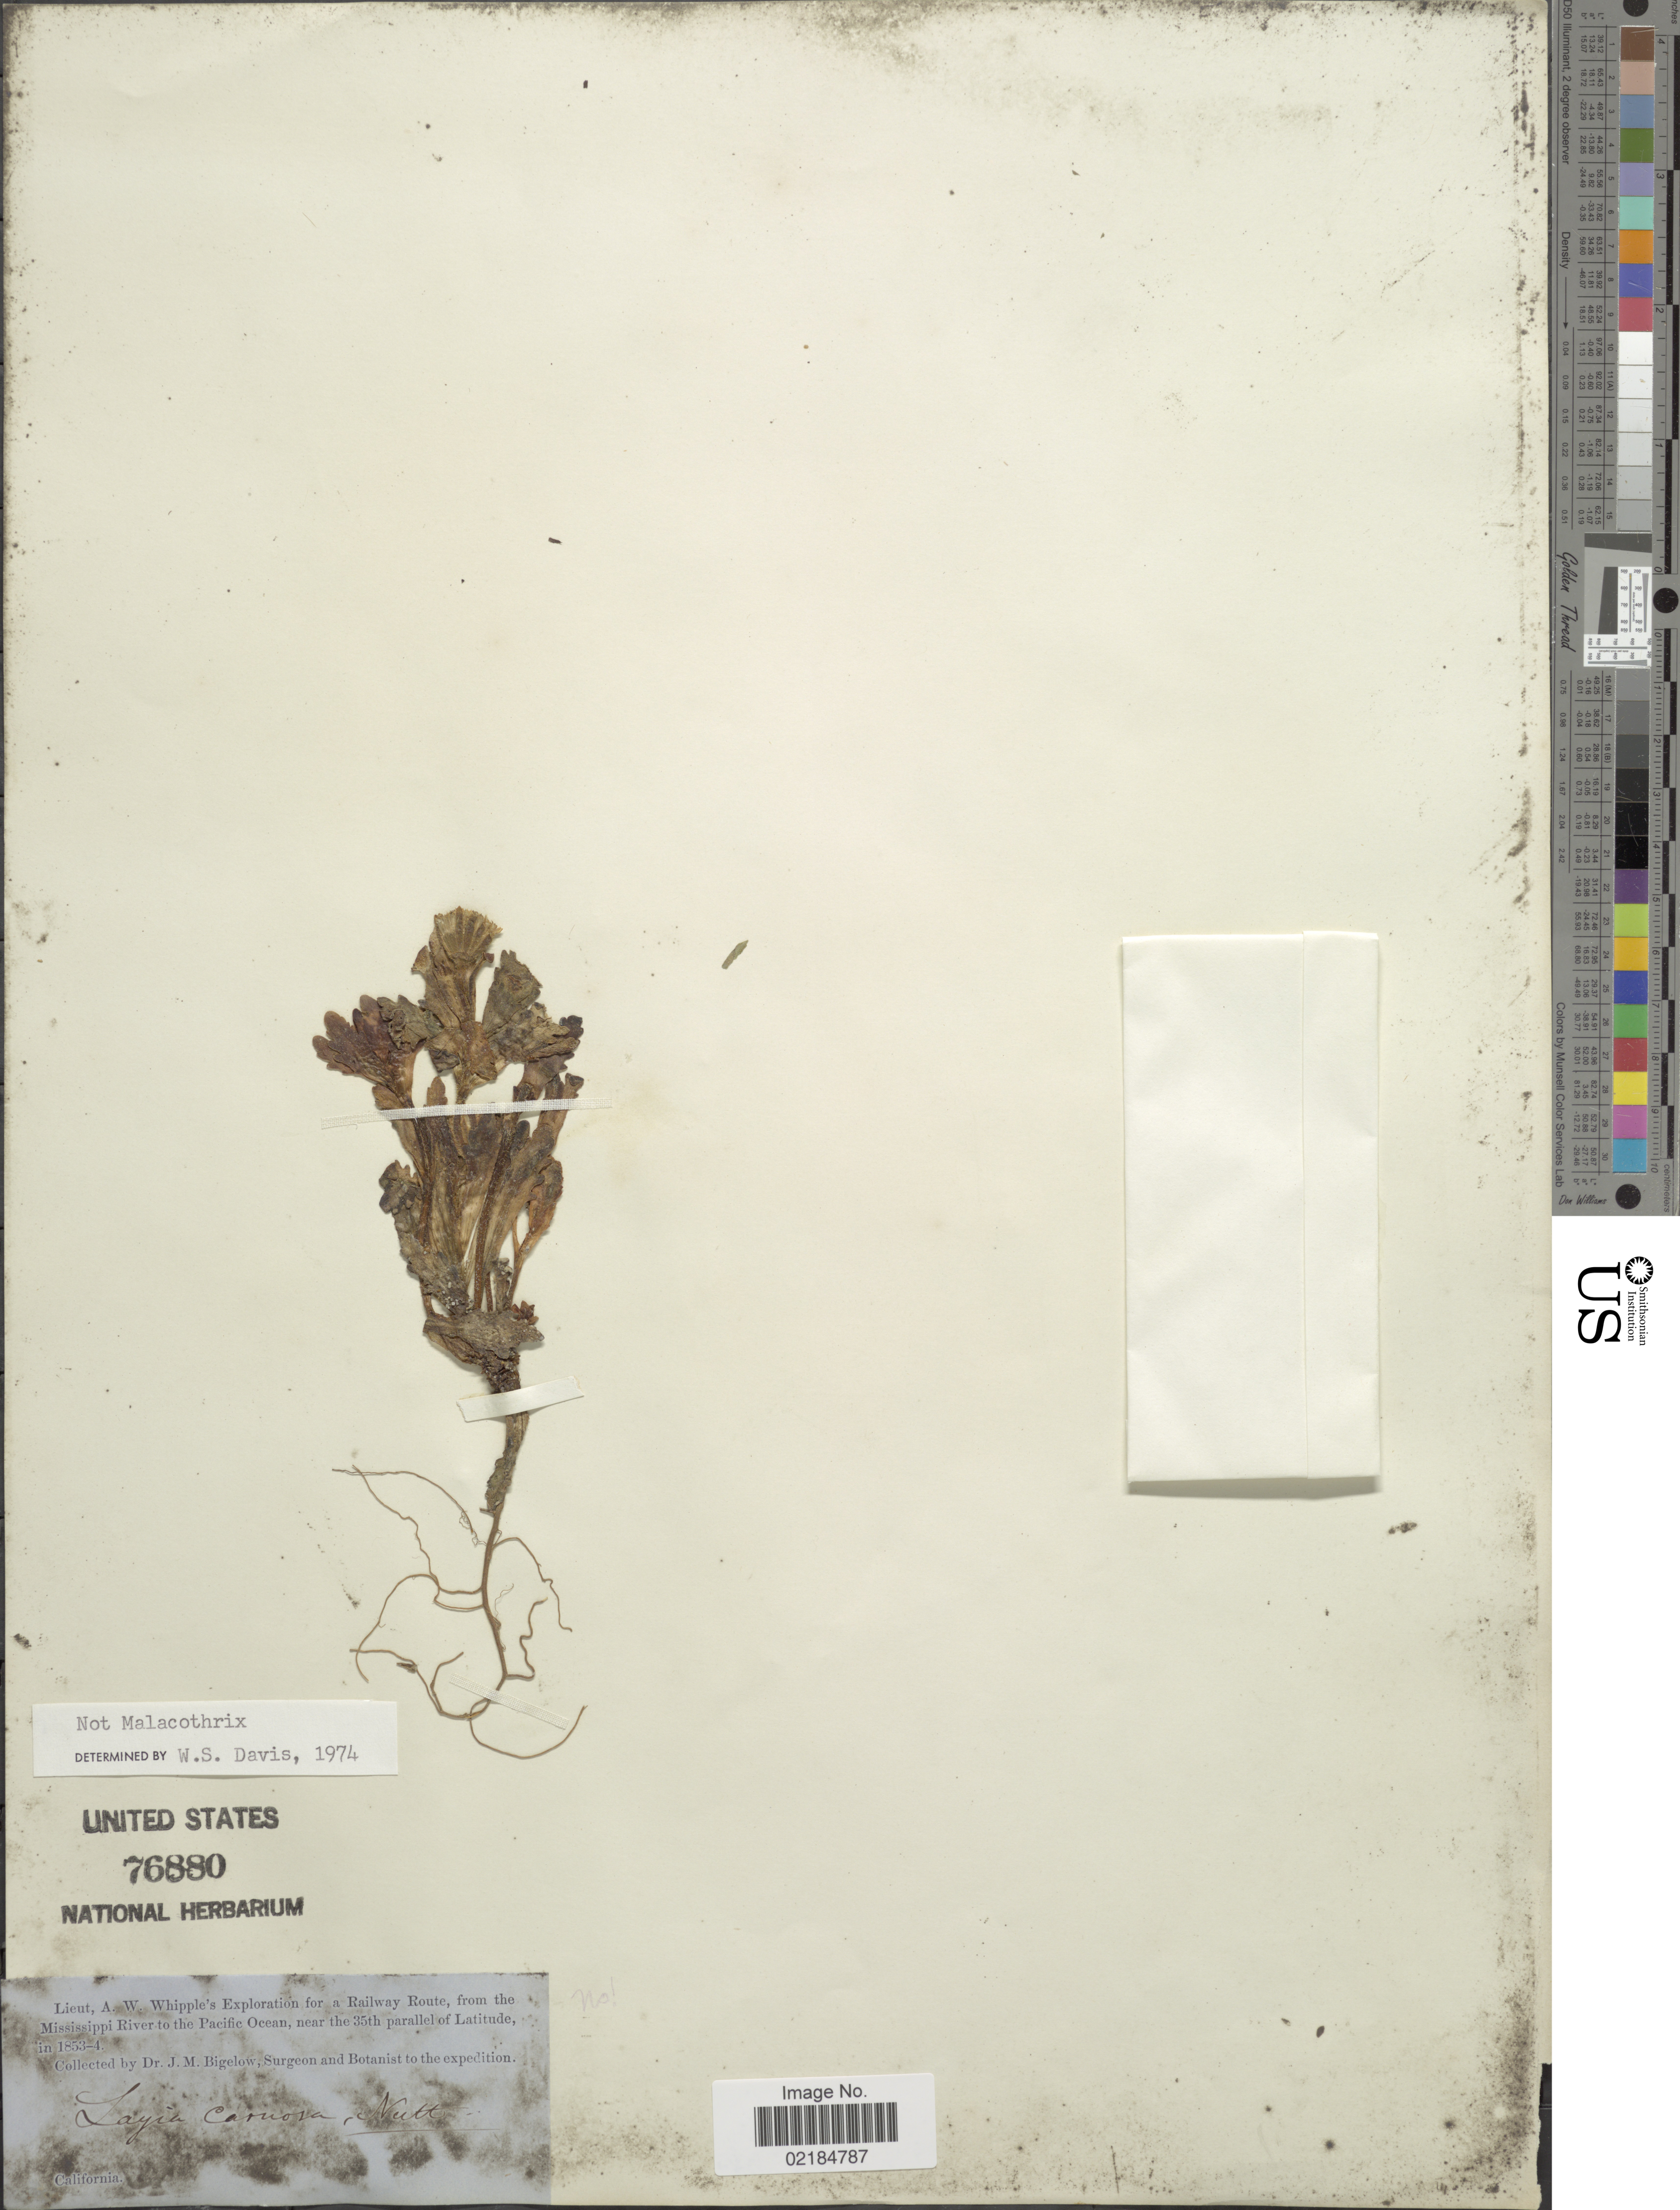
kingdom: Plantae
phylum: Tracheophyta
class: Magnoliopsida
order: Asterales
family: Asteraceae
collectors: J. M. Bigelow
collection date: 1853/1854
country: United States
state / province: California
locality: Mississippi River to the Pacific Ocean, near the 35th parellel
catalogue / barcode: US 76880